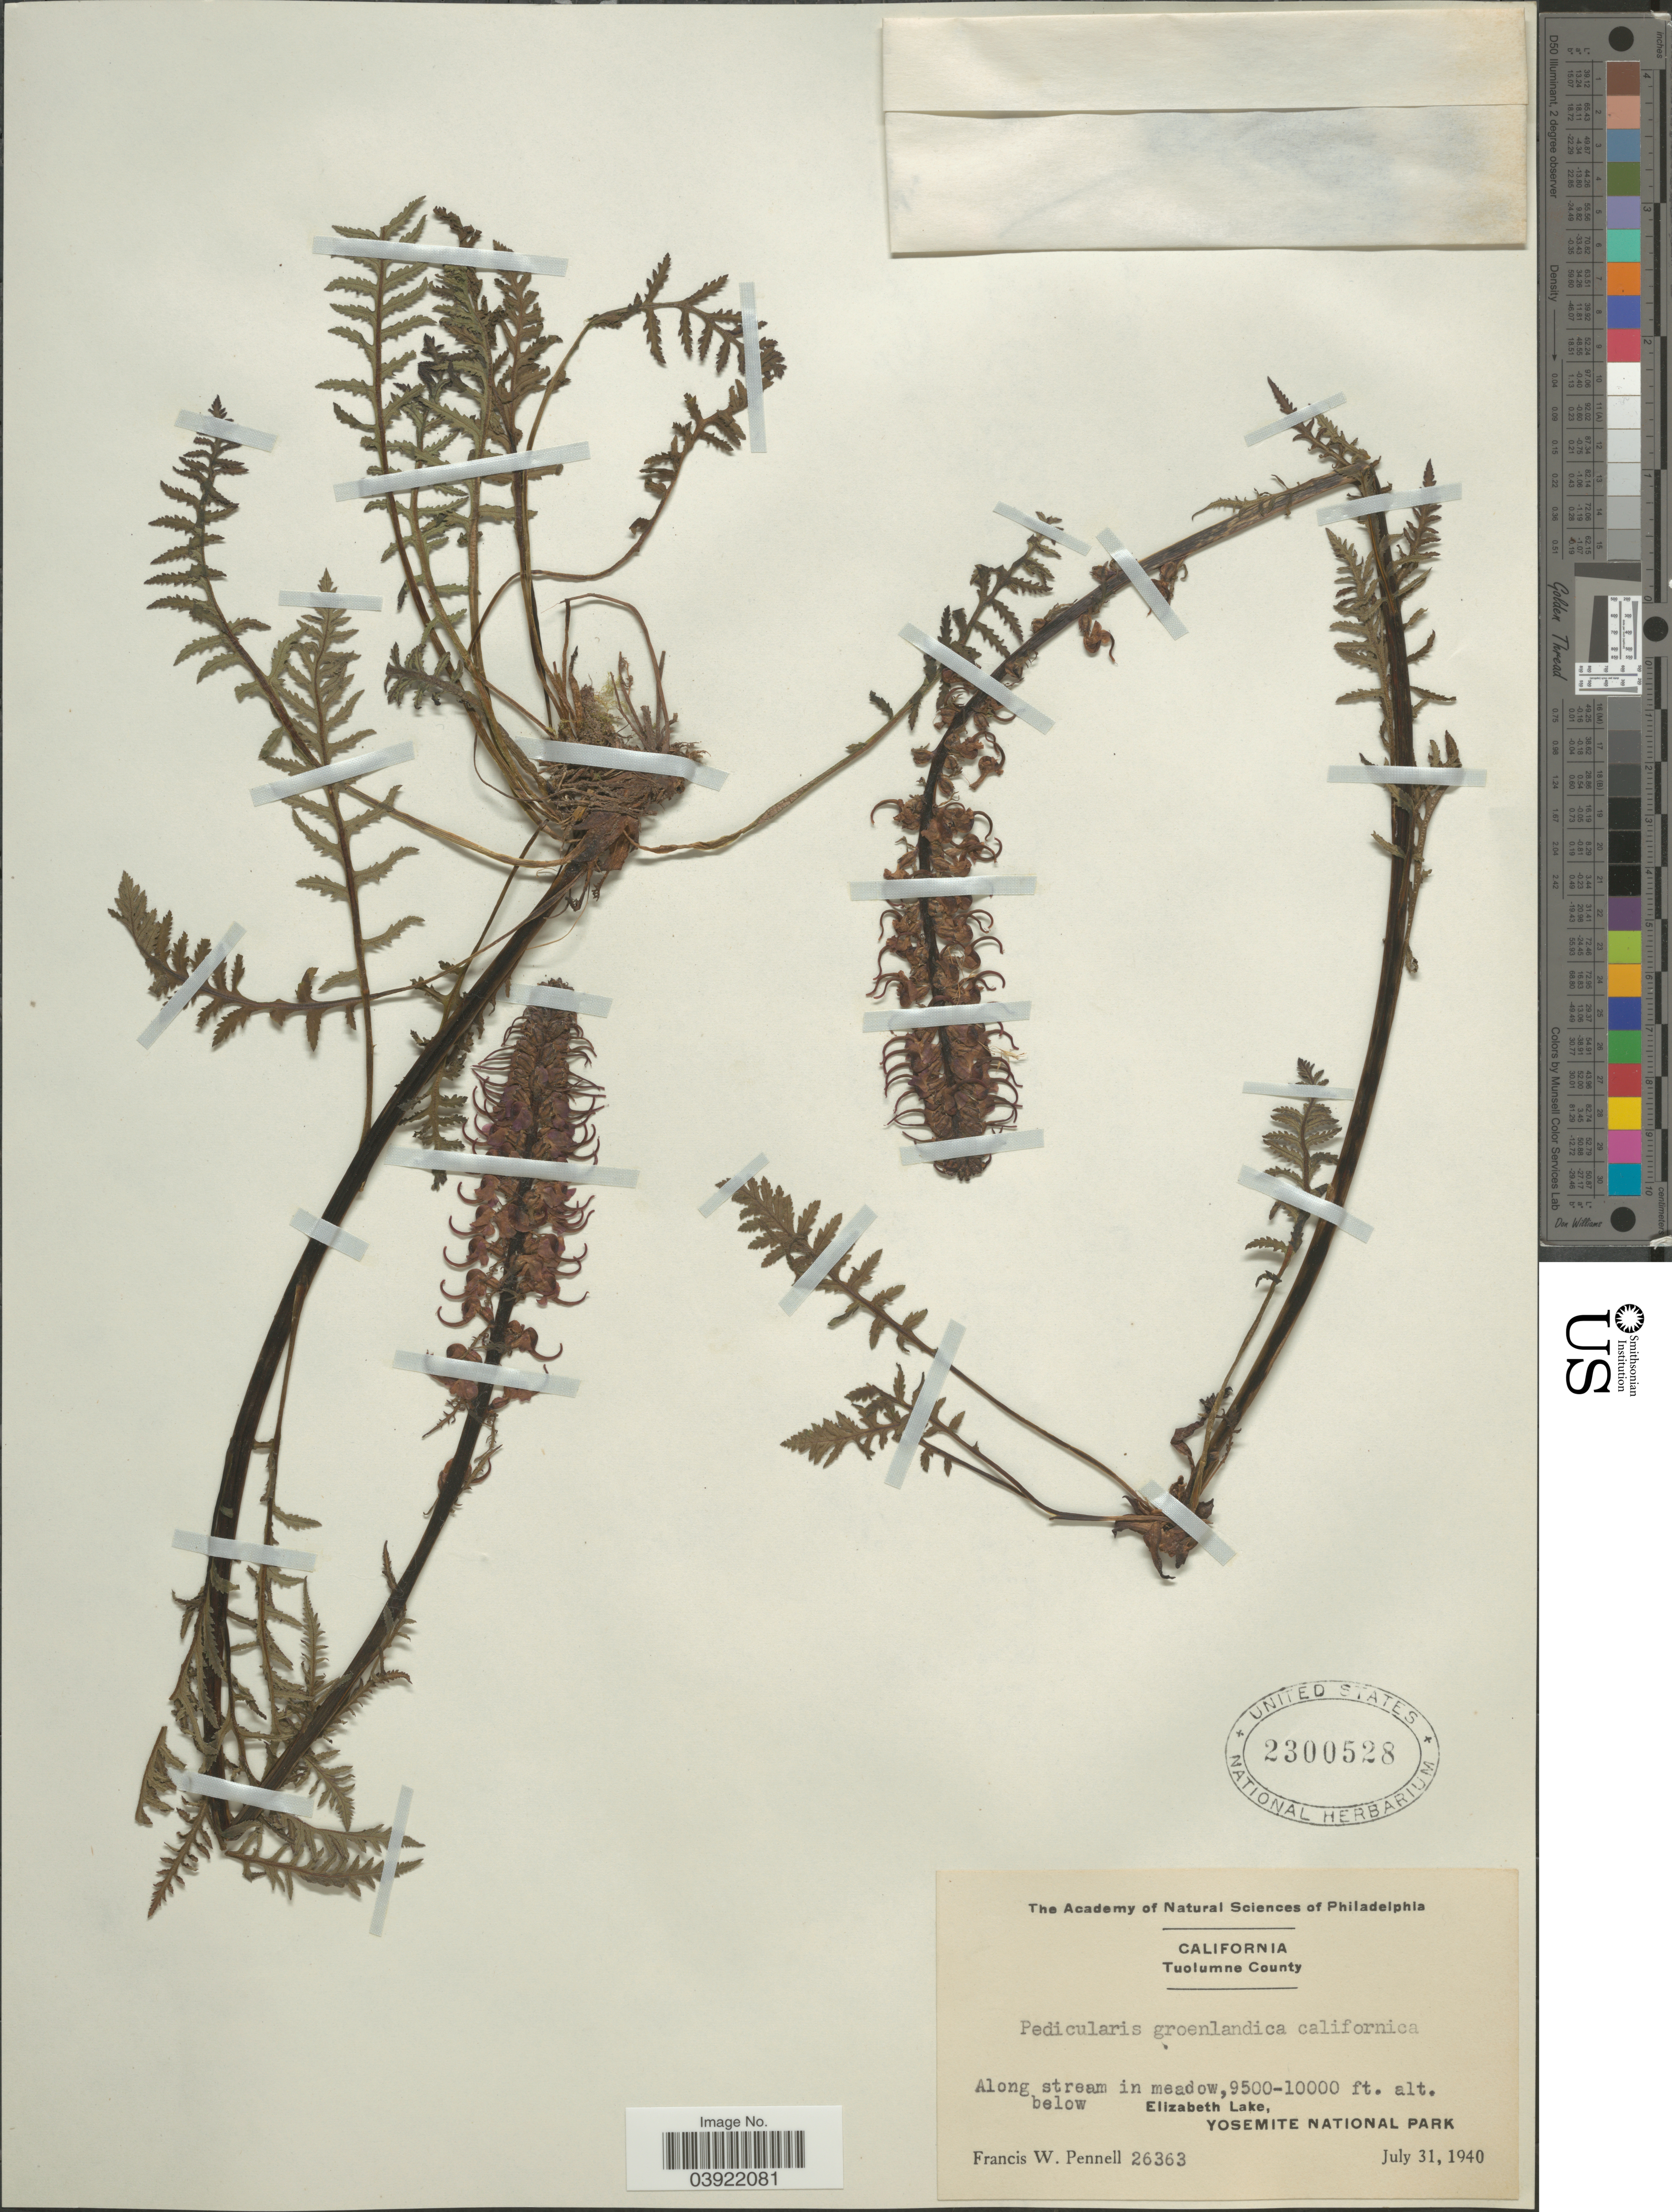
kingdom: Plantae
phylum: Tracheophyta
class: Magnoliopsida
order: Lamiales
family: Orobanchaceae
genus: Pedicularis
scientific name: Pedicularis groenlandica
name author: Retz.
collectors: F. W. Pennell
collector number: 26363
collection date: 1940-07-31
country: United States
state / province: California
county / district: Tuolumne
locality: Tuolumne County. Along stream in meadow, below Elizabeth Lake, Yosemite National Park.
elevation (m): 2896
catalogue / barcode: US 2300528